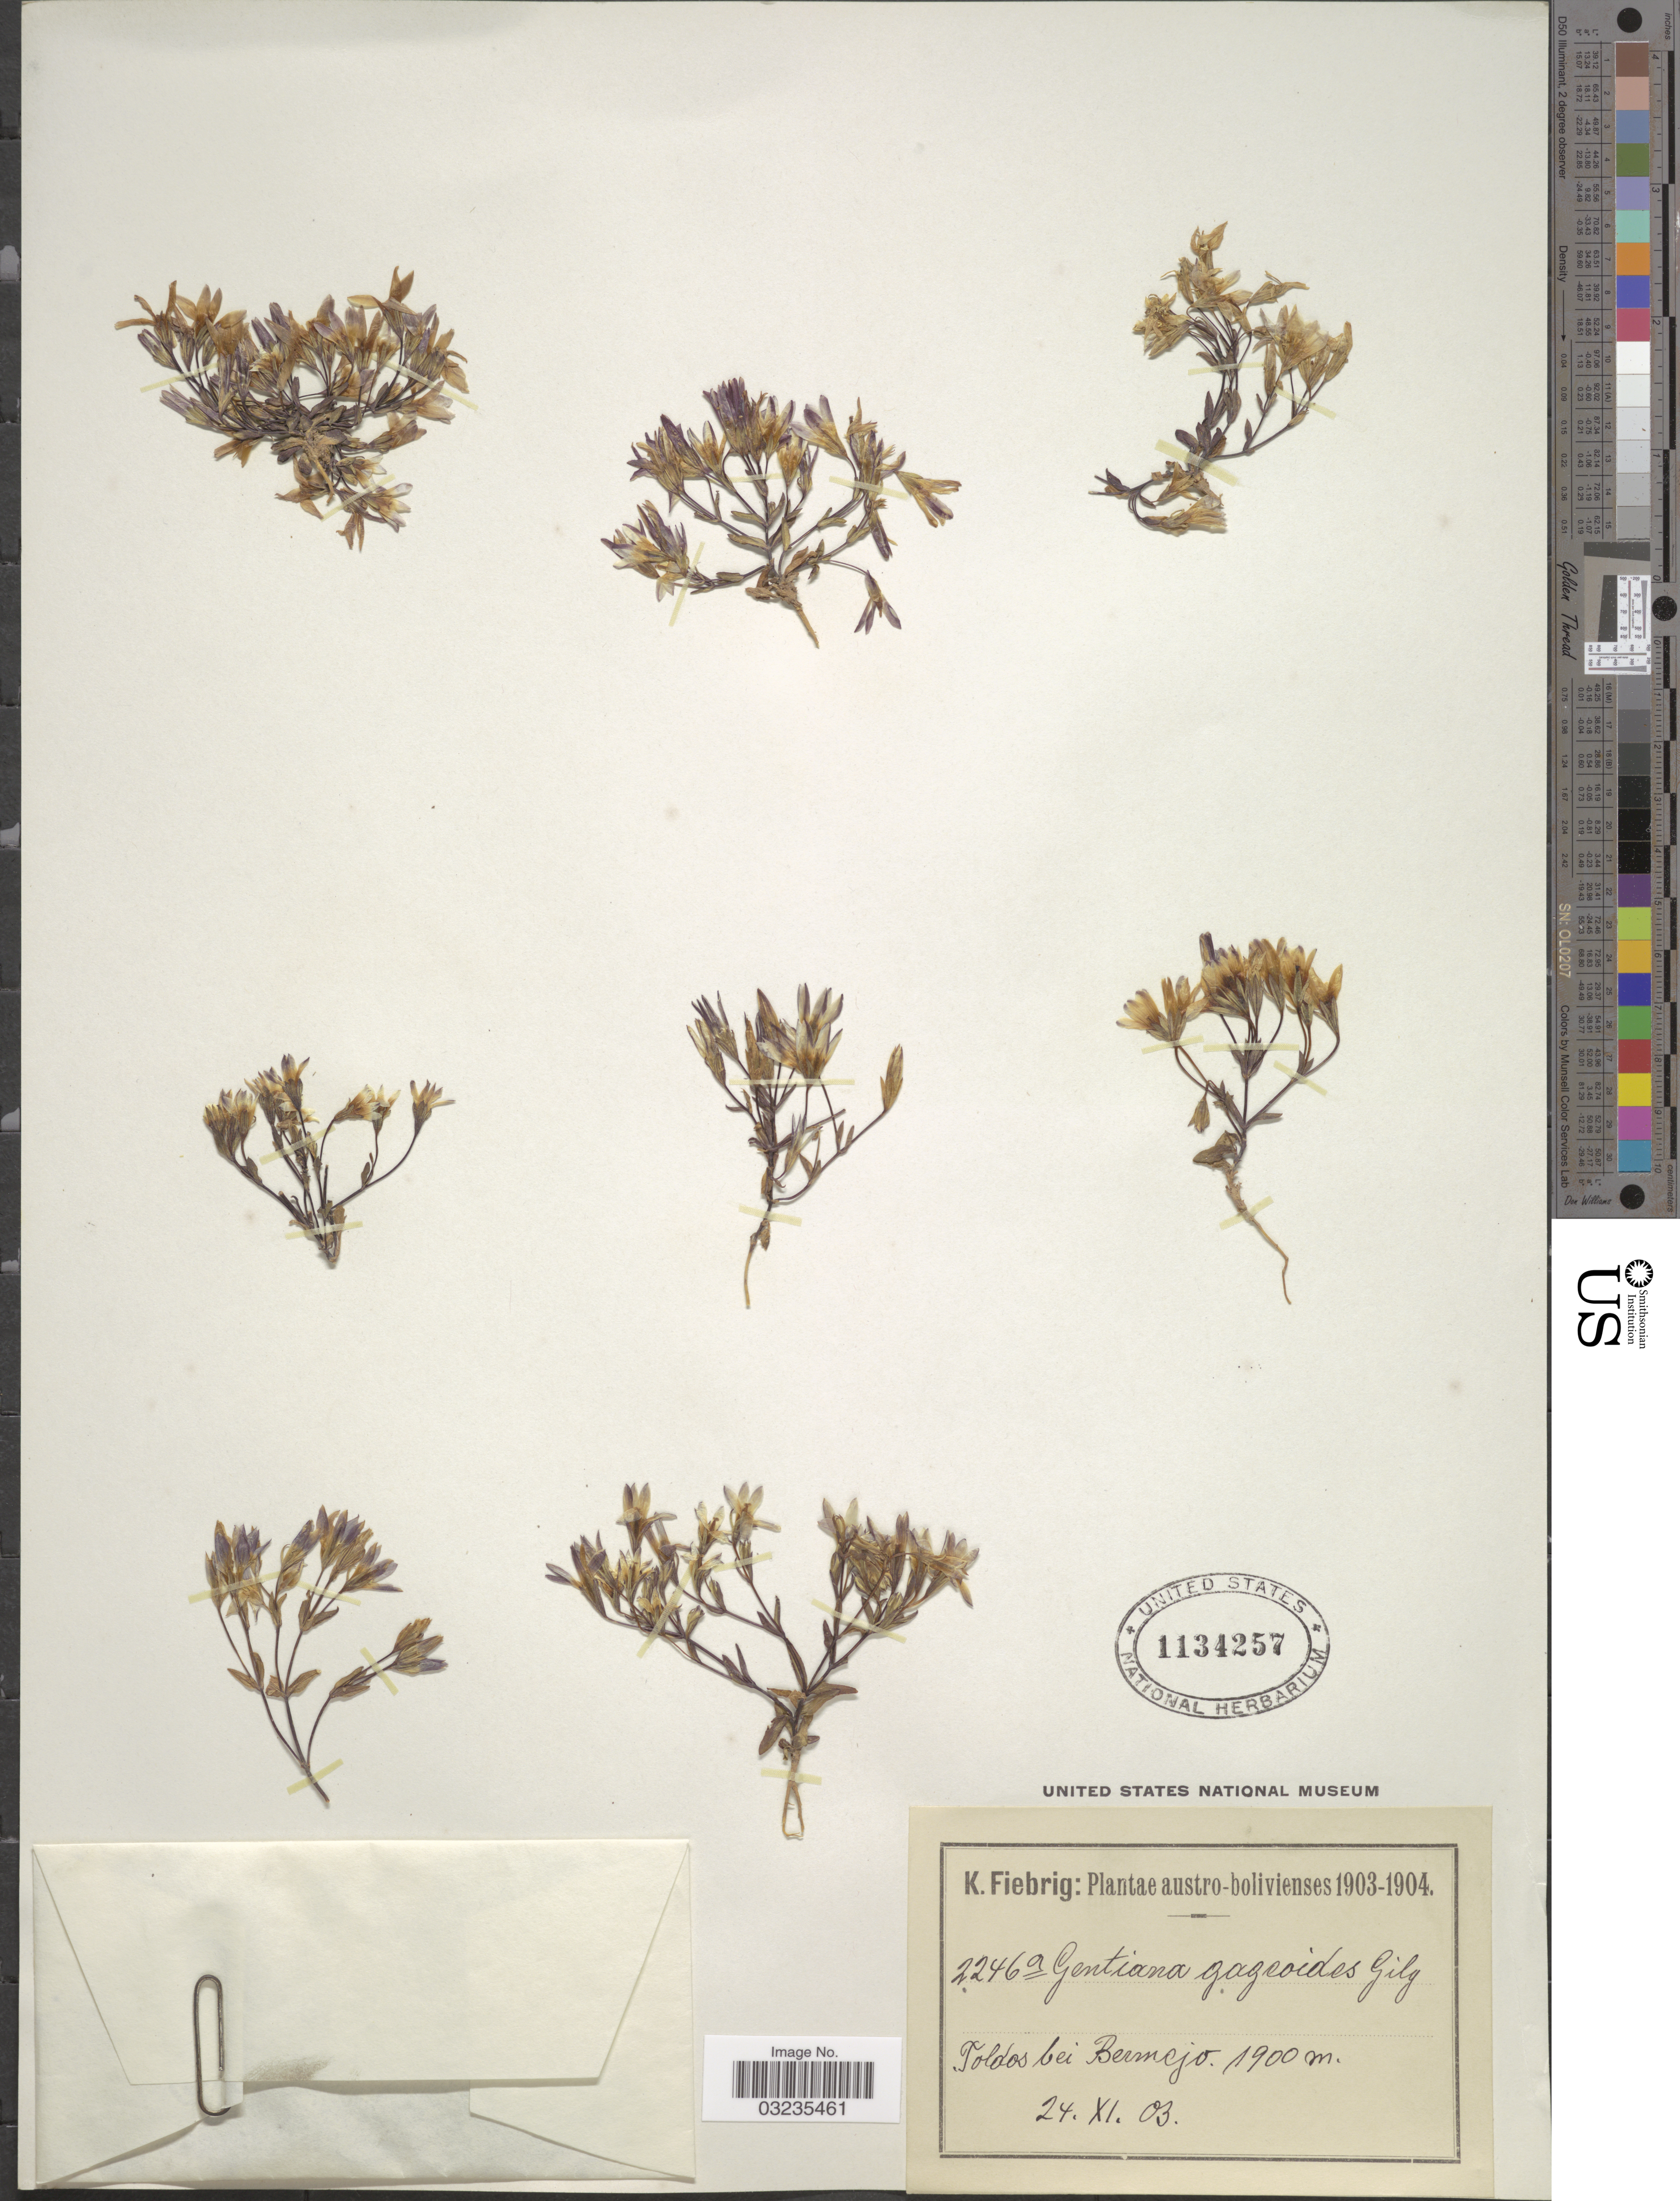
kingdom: Plantae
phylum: Tracheophyta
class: Magnoliopsida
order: Gentianales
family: Gentianaceae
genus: Gentiana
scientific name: Gentiana gageoides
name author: Gilg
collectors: K. Fiebrig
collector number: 2246a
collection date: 1903-11-24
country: Bolivia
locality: Austro-bolivienses. Toldos bei Bermejo.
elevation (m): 1900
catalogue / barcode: US 1134257